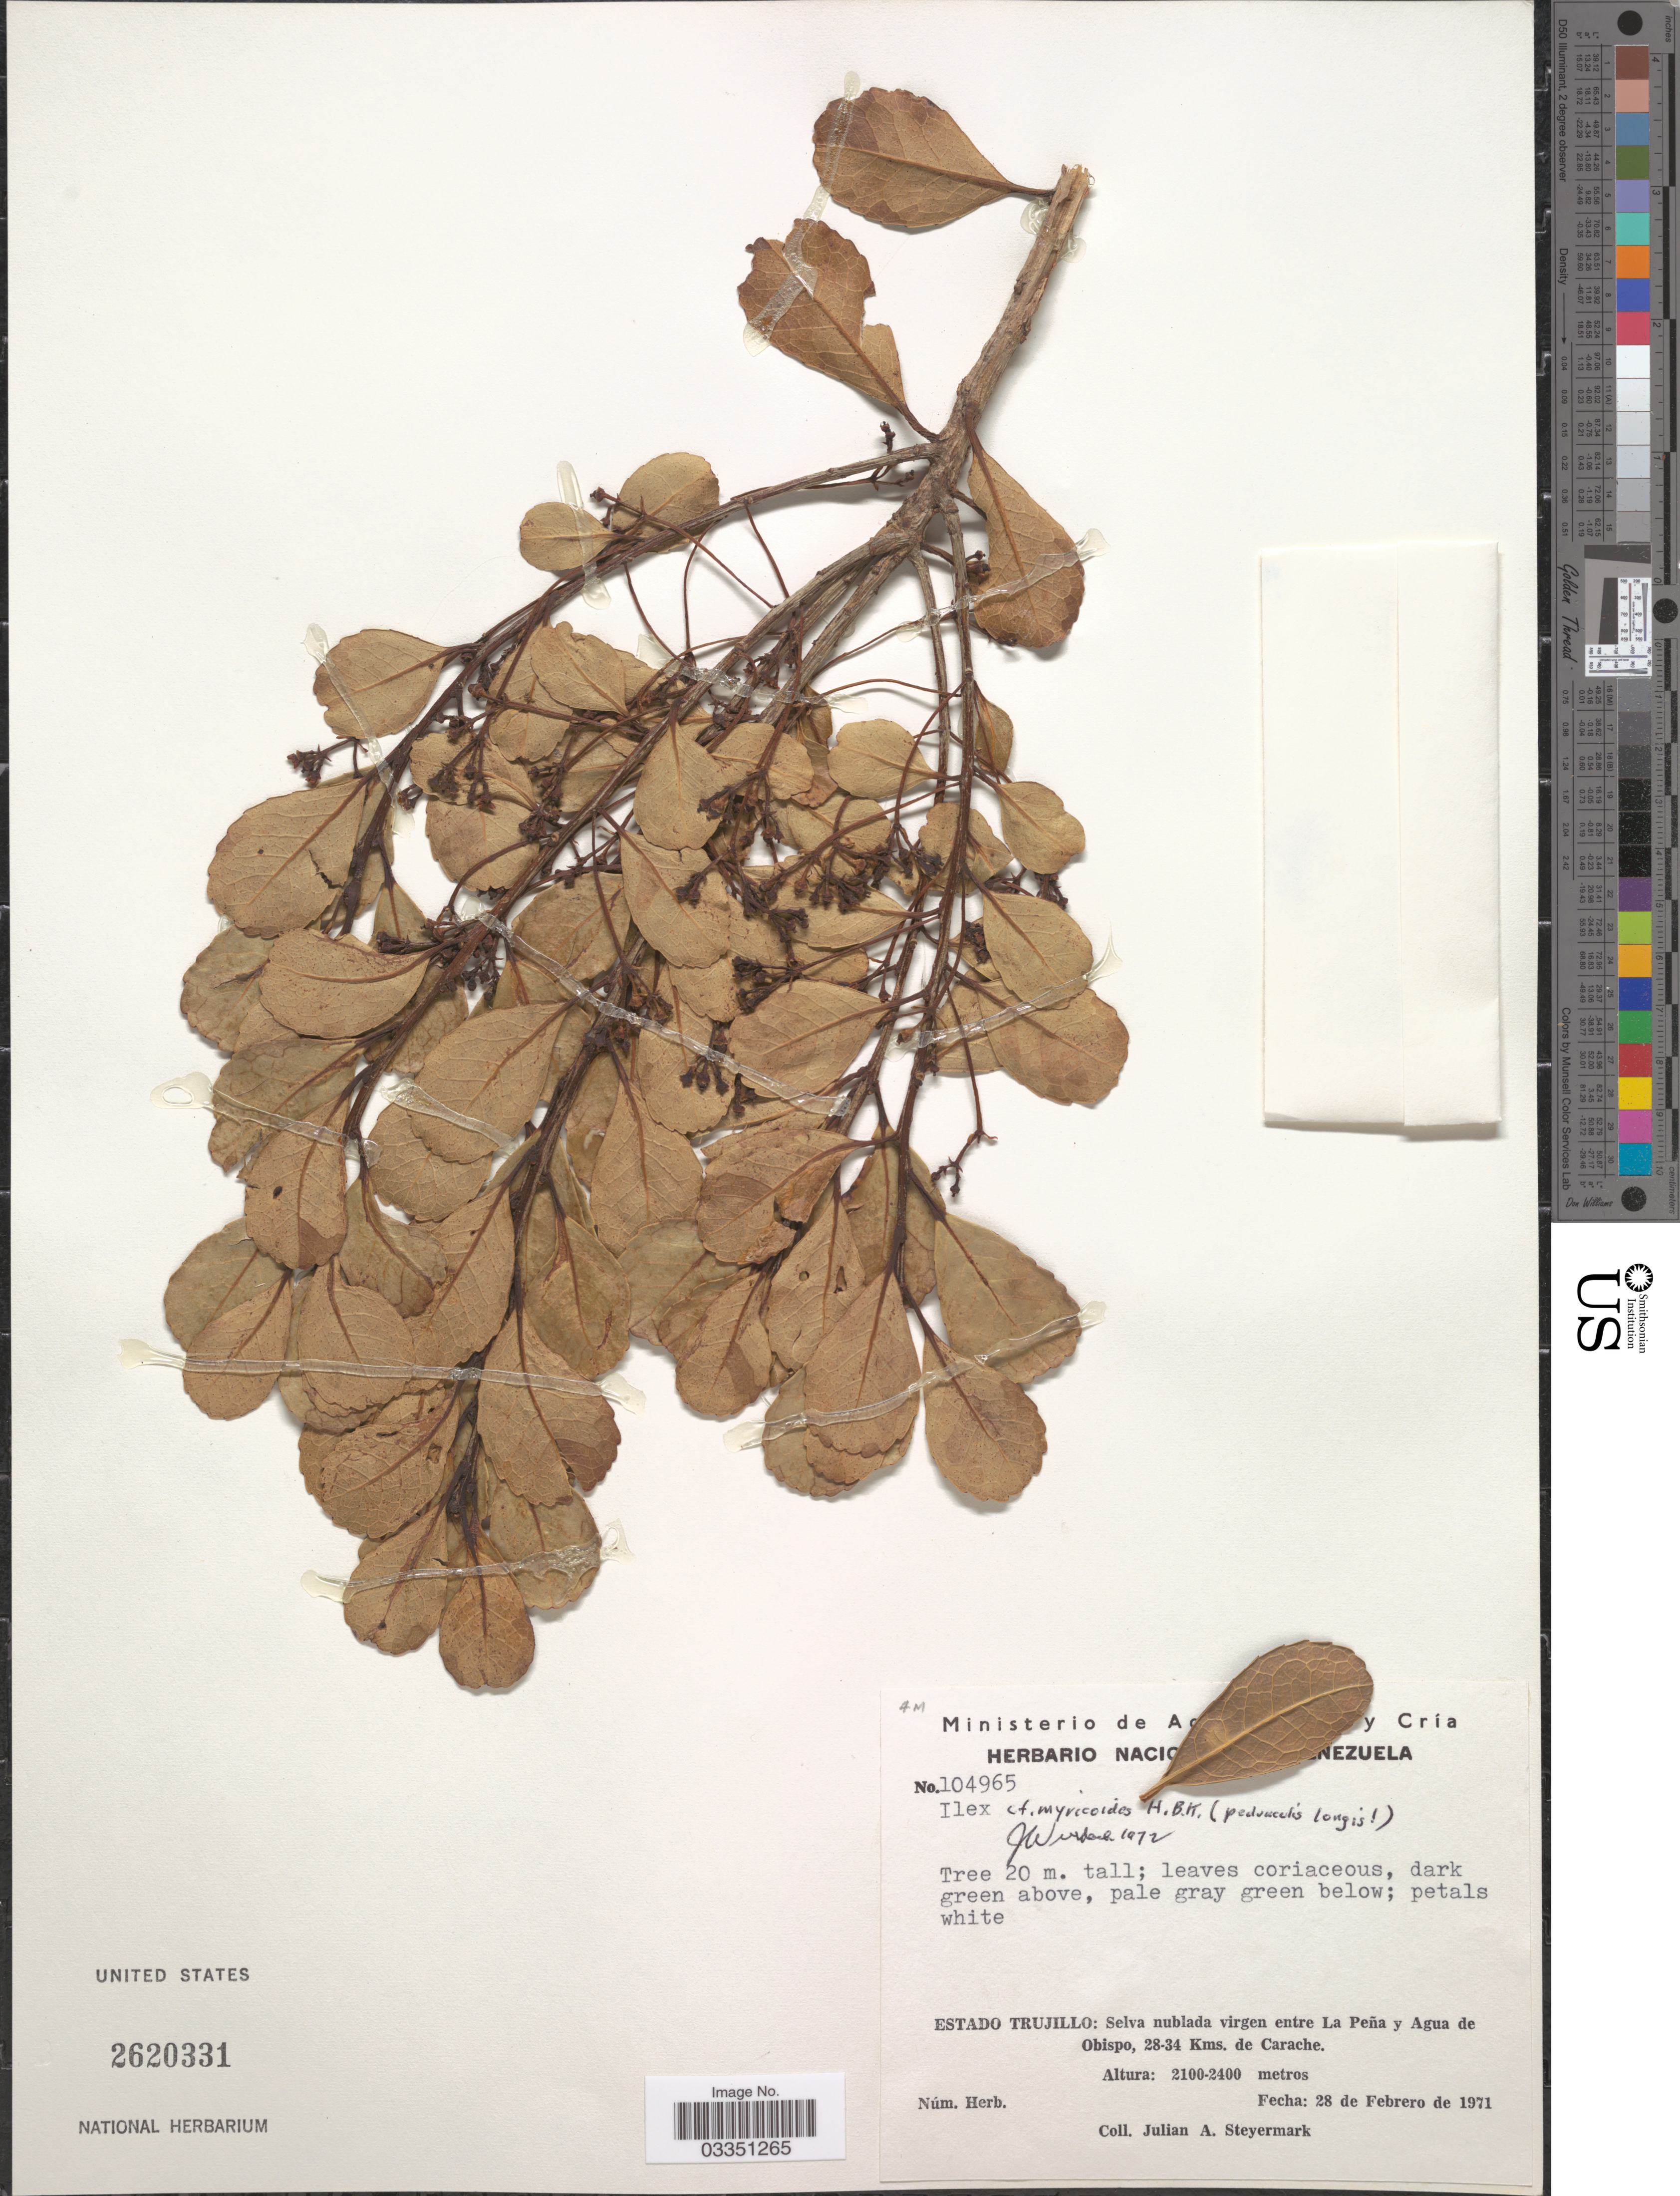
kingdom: Plantae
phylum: Tracheophyta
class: Magnoliopsida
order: Aquifoliales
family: Aquifoliaceae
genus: Ilex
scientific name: Ilex myricoides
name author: Kunth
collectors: J. Steyermark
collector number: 104965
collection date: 1971-02-28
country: Venezuela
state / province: Trujillo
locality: Selva nublada virgen entre La Peña y Agua de Obispo, 28-34 Kms. de Carache.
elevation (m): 2100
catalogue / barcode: US 2620331